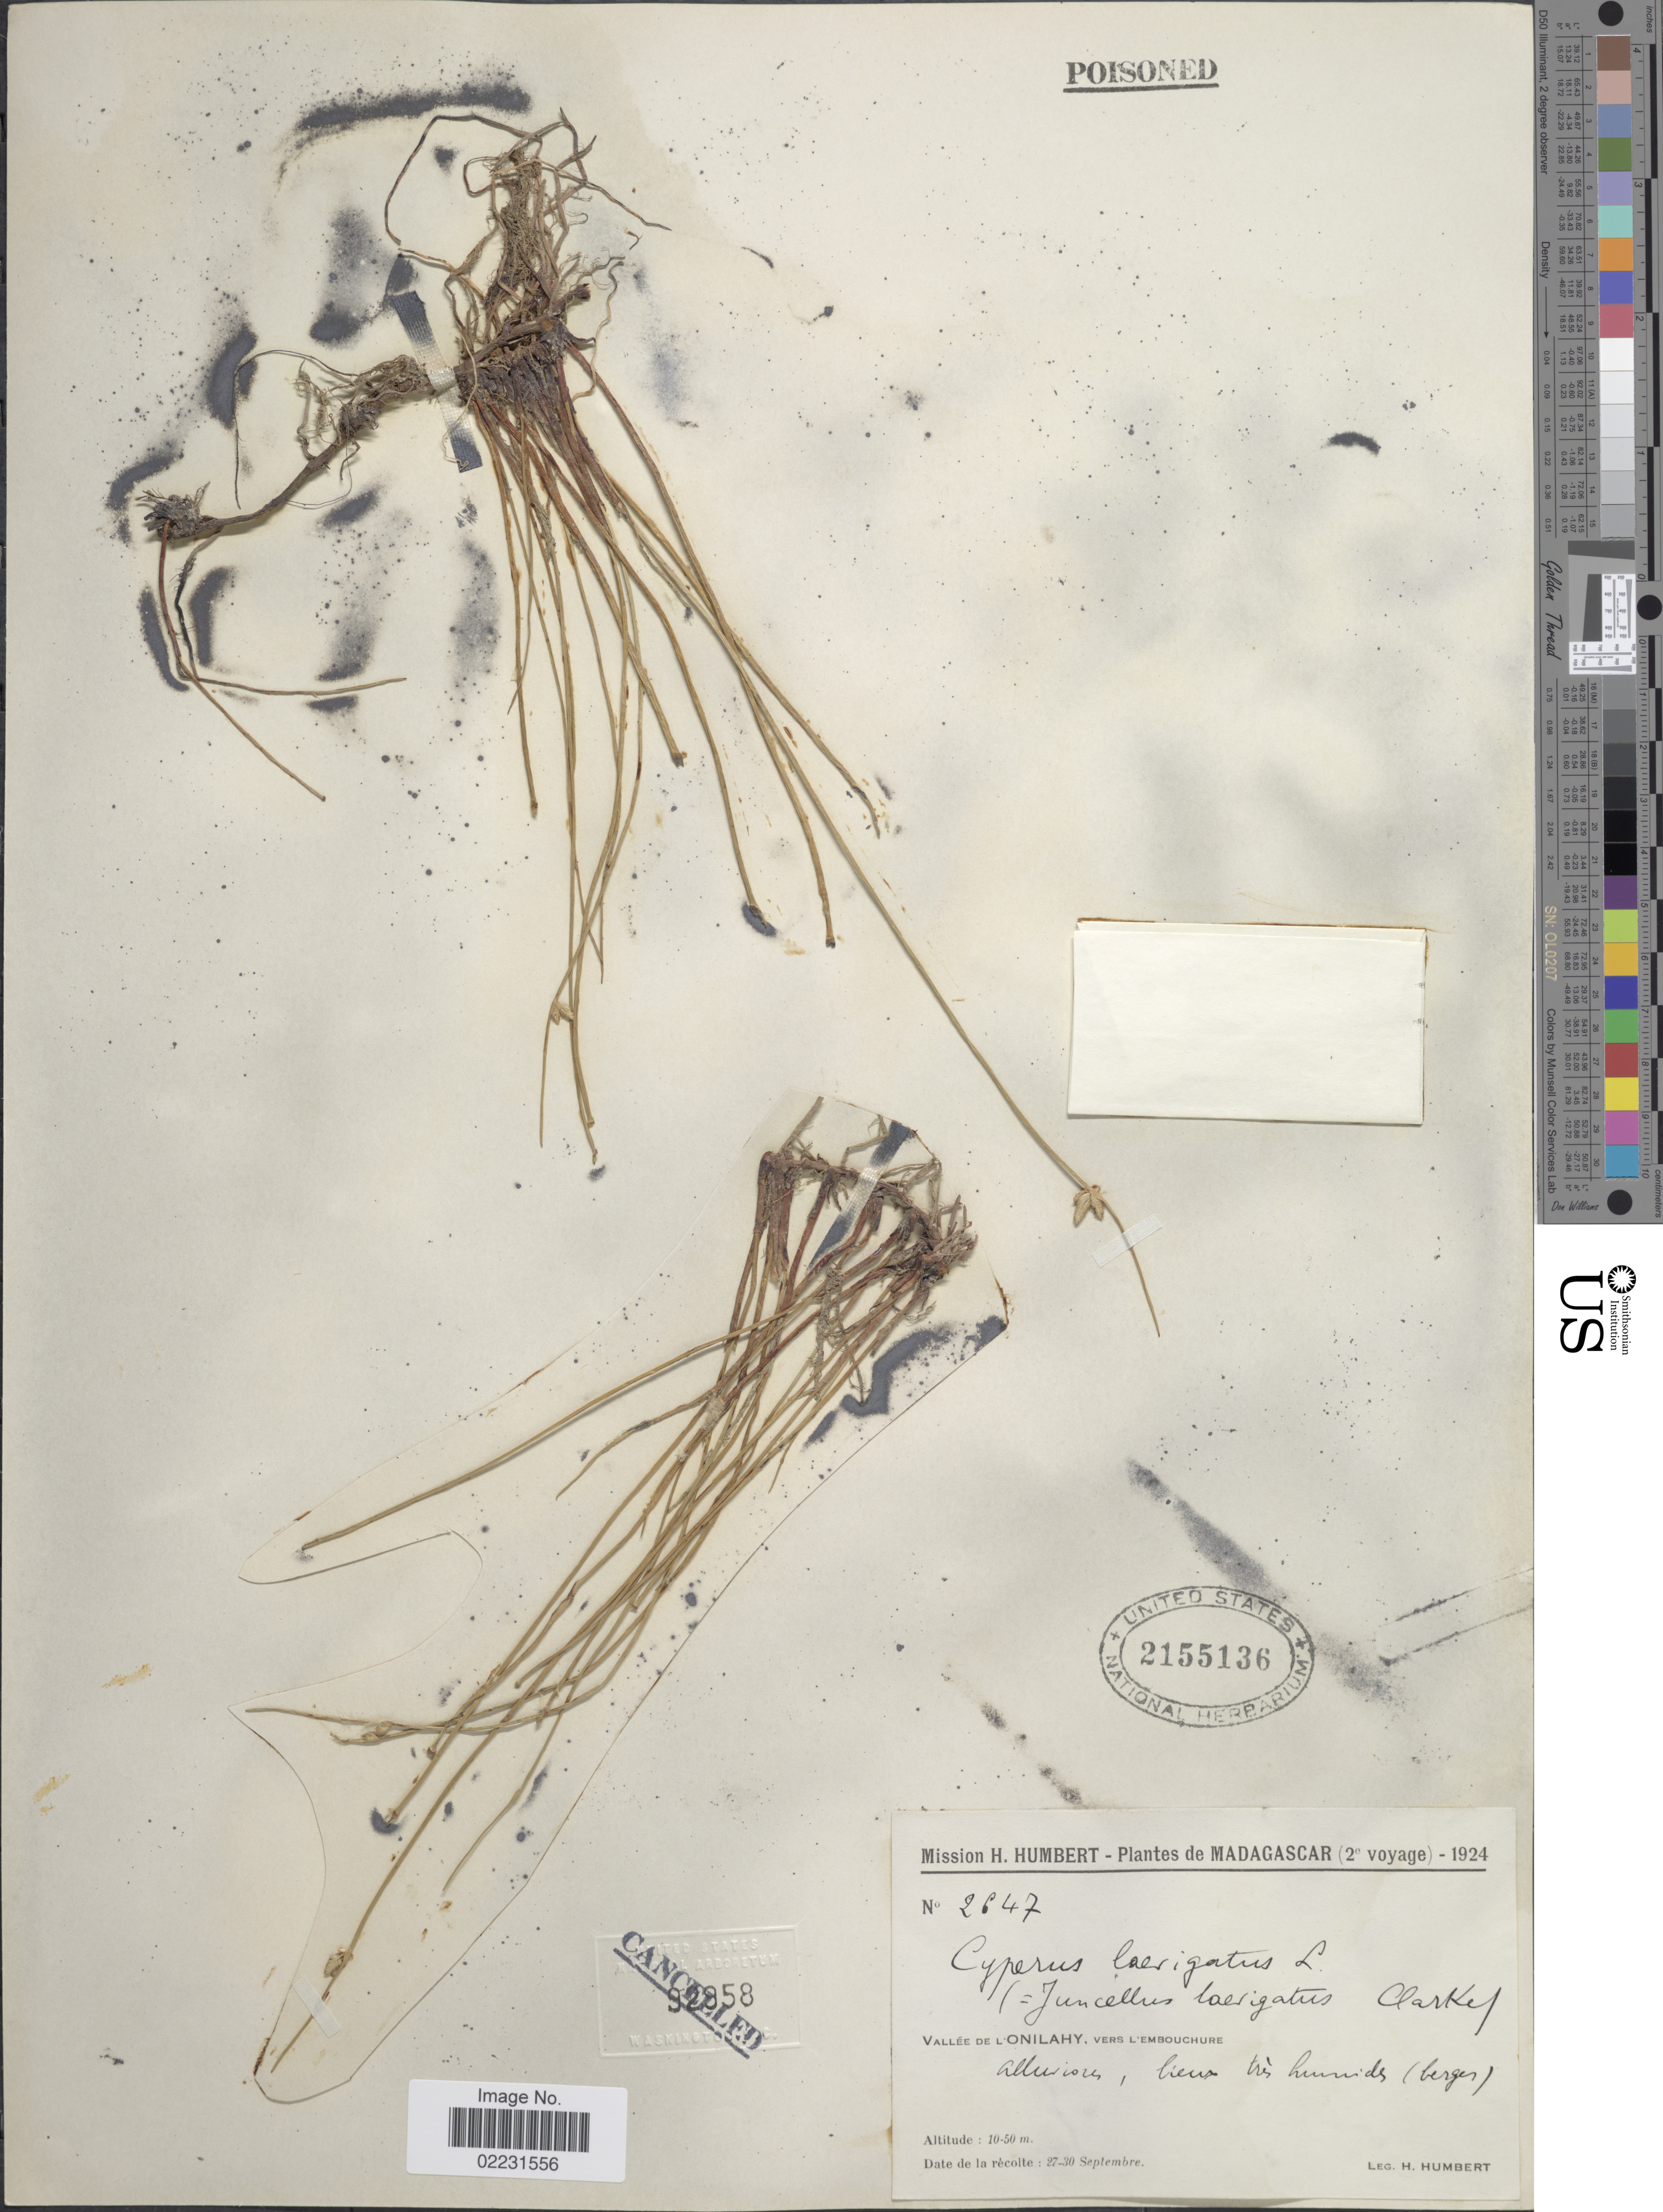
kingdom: Plantae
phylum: Tracheophyta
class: Liliopsida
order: Poales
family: Cyperaceae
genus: Cyperus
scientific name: Cyperus laevigatus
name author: L.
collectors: H. Humbert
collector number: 2647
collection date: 1924-09-27/1924-09-30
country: Madagascar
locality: Vallee de l'Onilahy, vers l'Embouchure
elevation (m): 10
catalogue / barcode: US 2155136